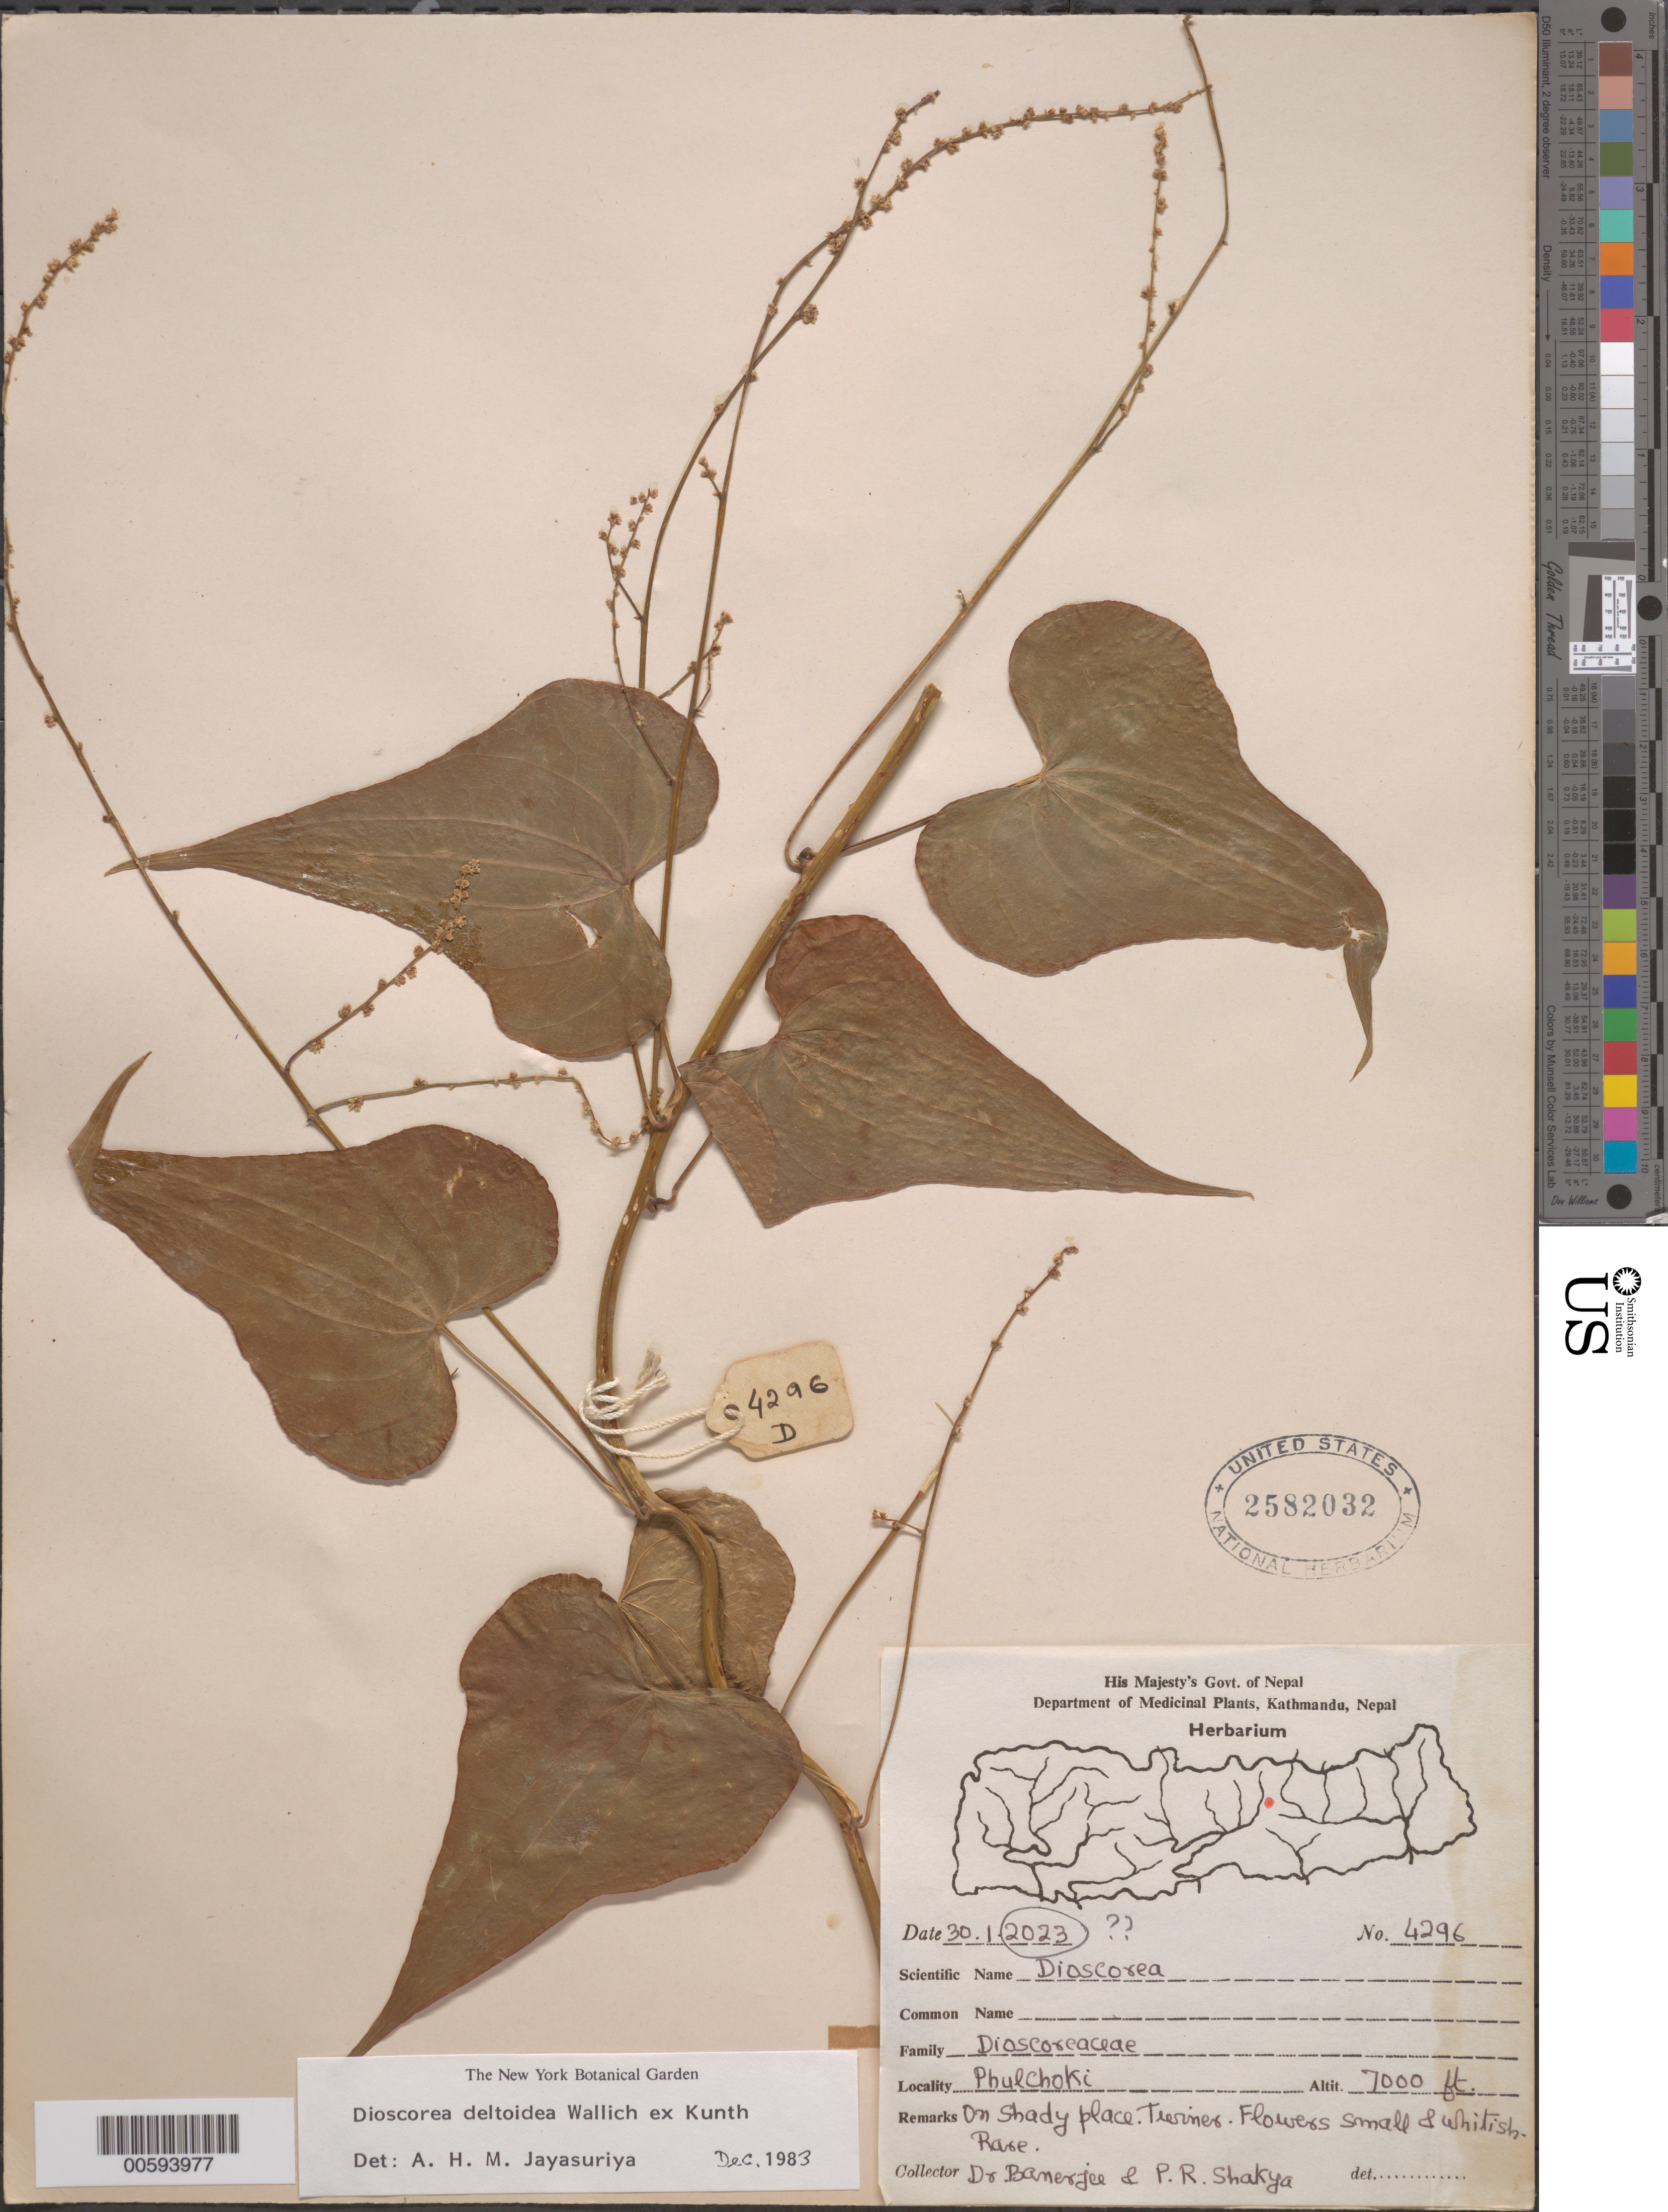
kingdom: Plantae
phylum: Tracheophyta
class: Liliopsida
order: Dioscoreales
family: Dioscoreaceae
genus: Dioscorea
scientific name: Dioscorea deltoidea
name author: Wall.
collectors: -. Banerjee & P. Shakya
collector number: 4296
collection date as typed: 30 Jan 1920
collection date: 1920-01-30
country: Nepal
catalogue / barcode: US 2582032